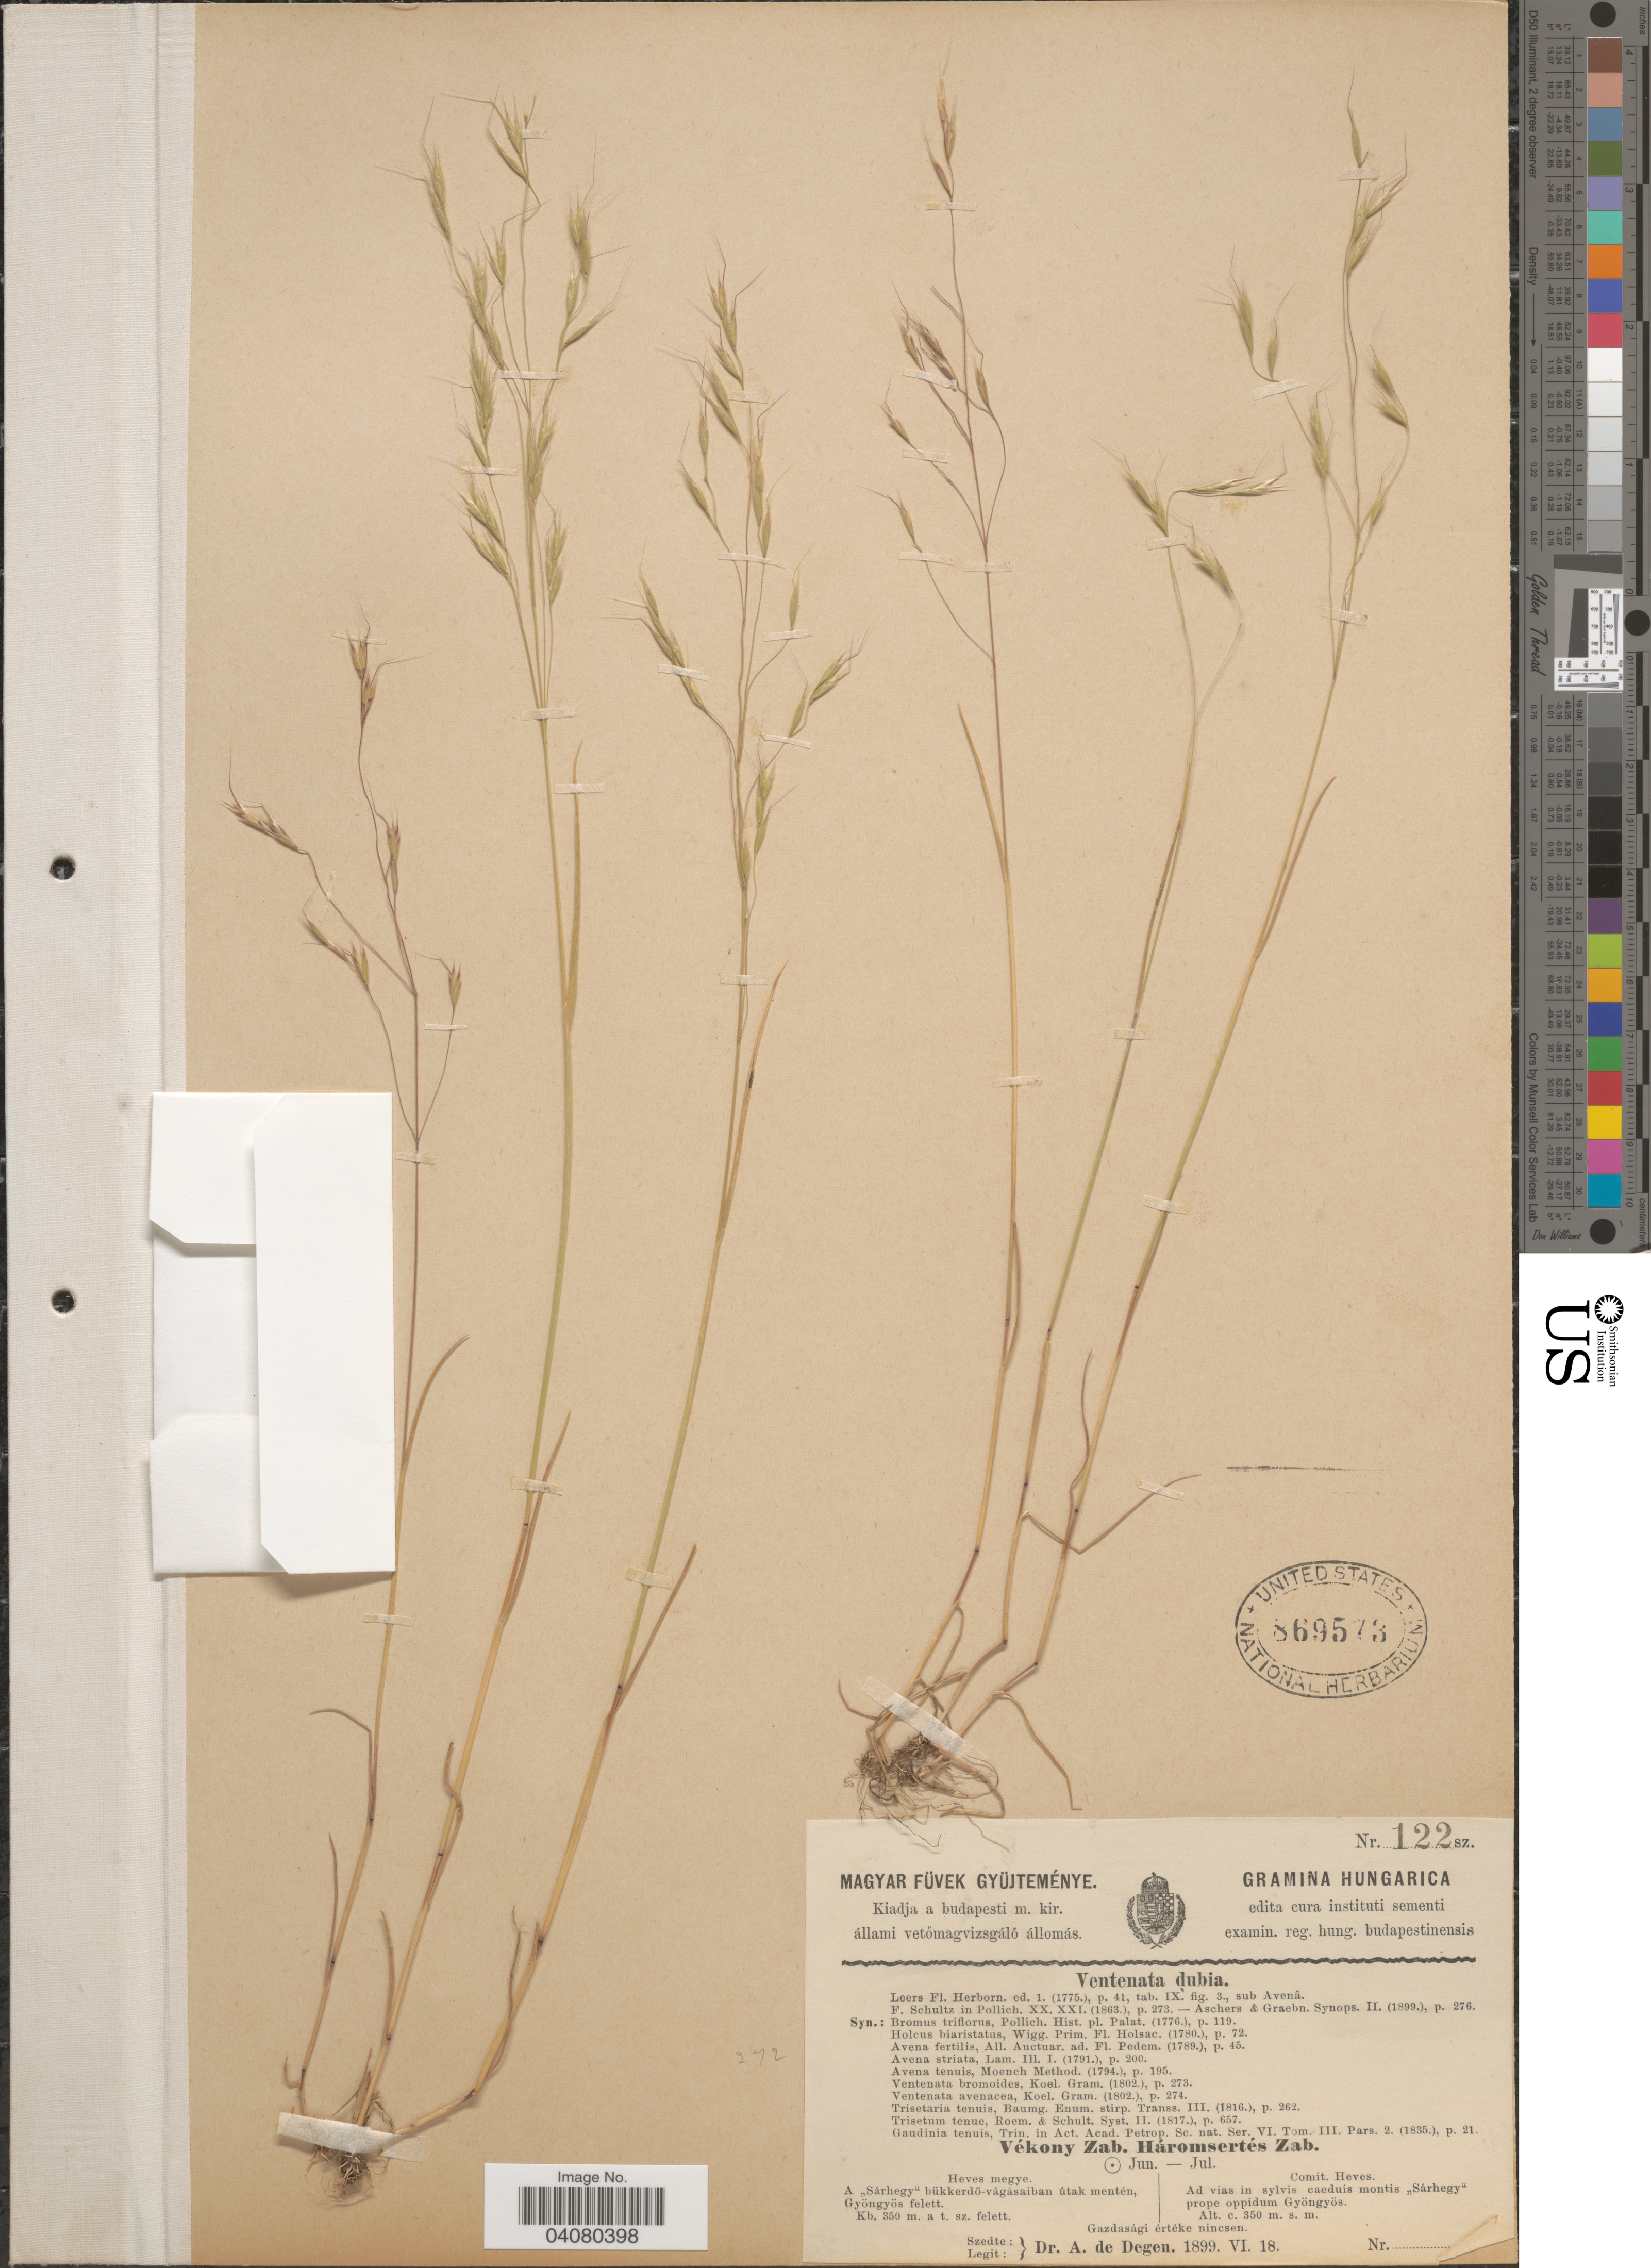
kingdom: Plantae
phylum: Tracheophyta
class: Liliopsida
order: Poales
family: Poaceae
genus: Ventenata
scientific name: Ventenata dubia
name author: (Leers) Coss.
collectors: A. Degen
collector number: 122?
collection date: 1899-06-18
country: Hungary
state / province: Heves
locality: Comit. Heves. Ad vias in sylvis caeduis montis "Sárhegy" prope oppidum Gyöngyös.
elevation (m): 350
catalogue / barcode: US 869573